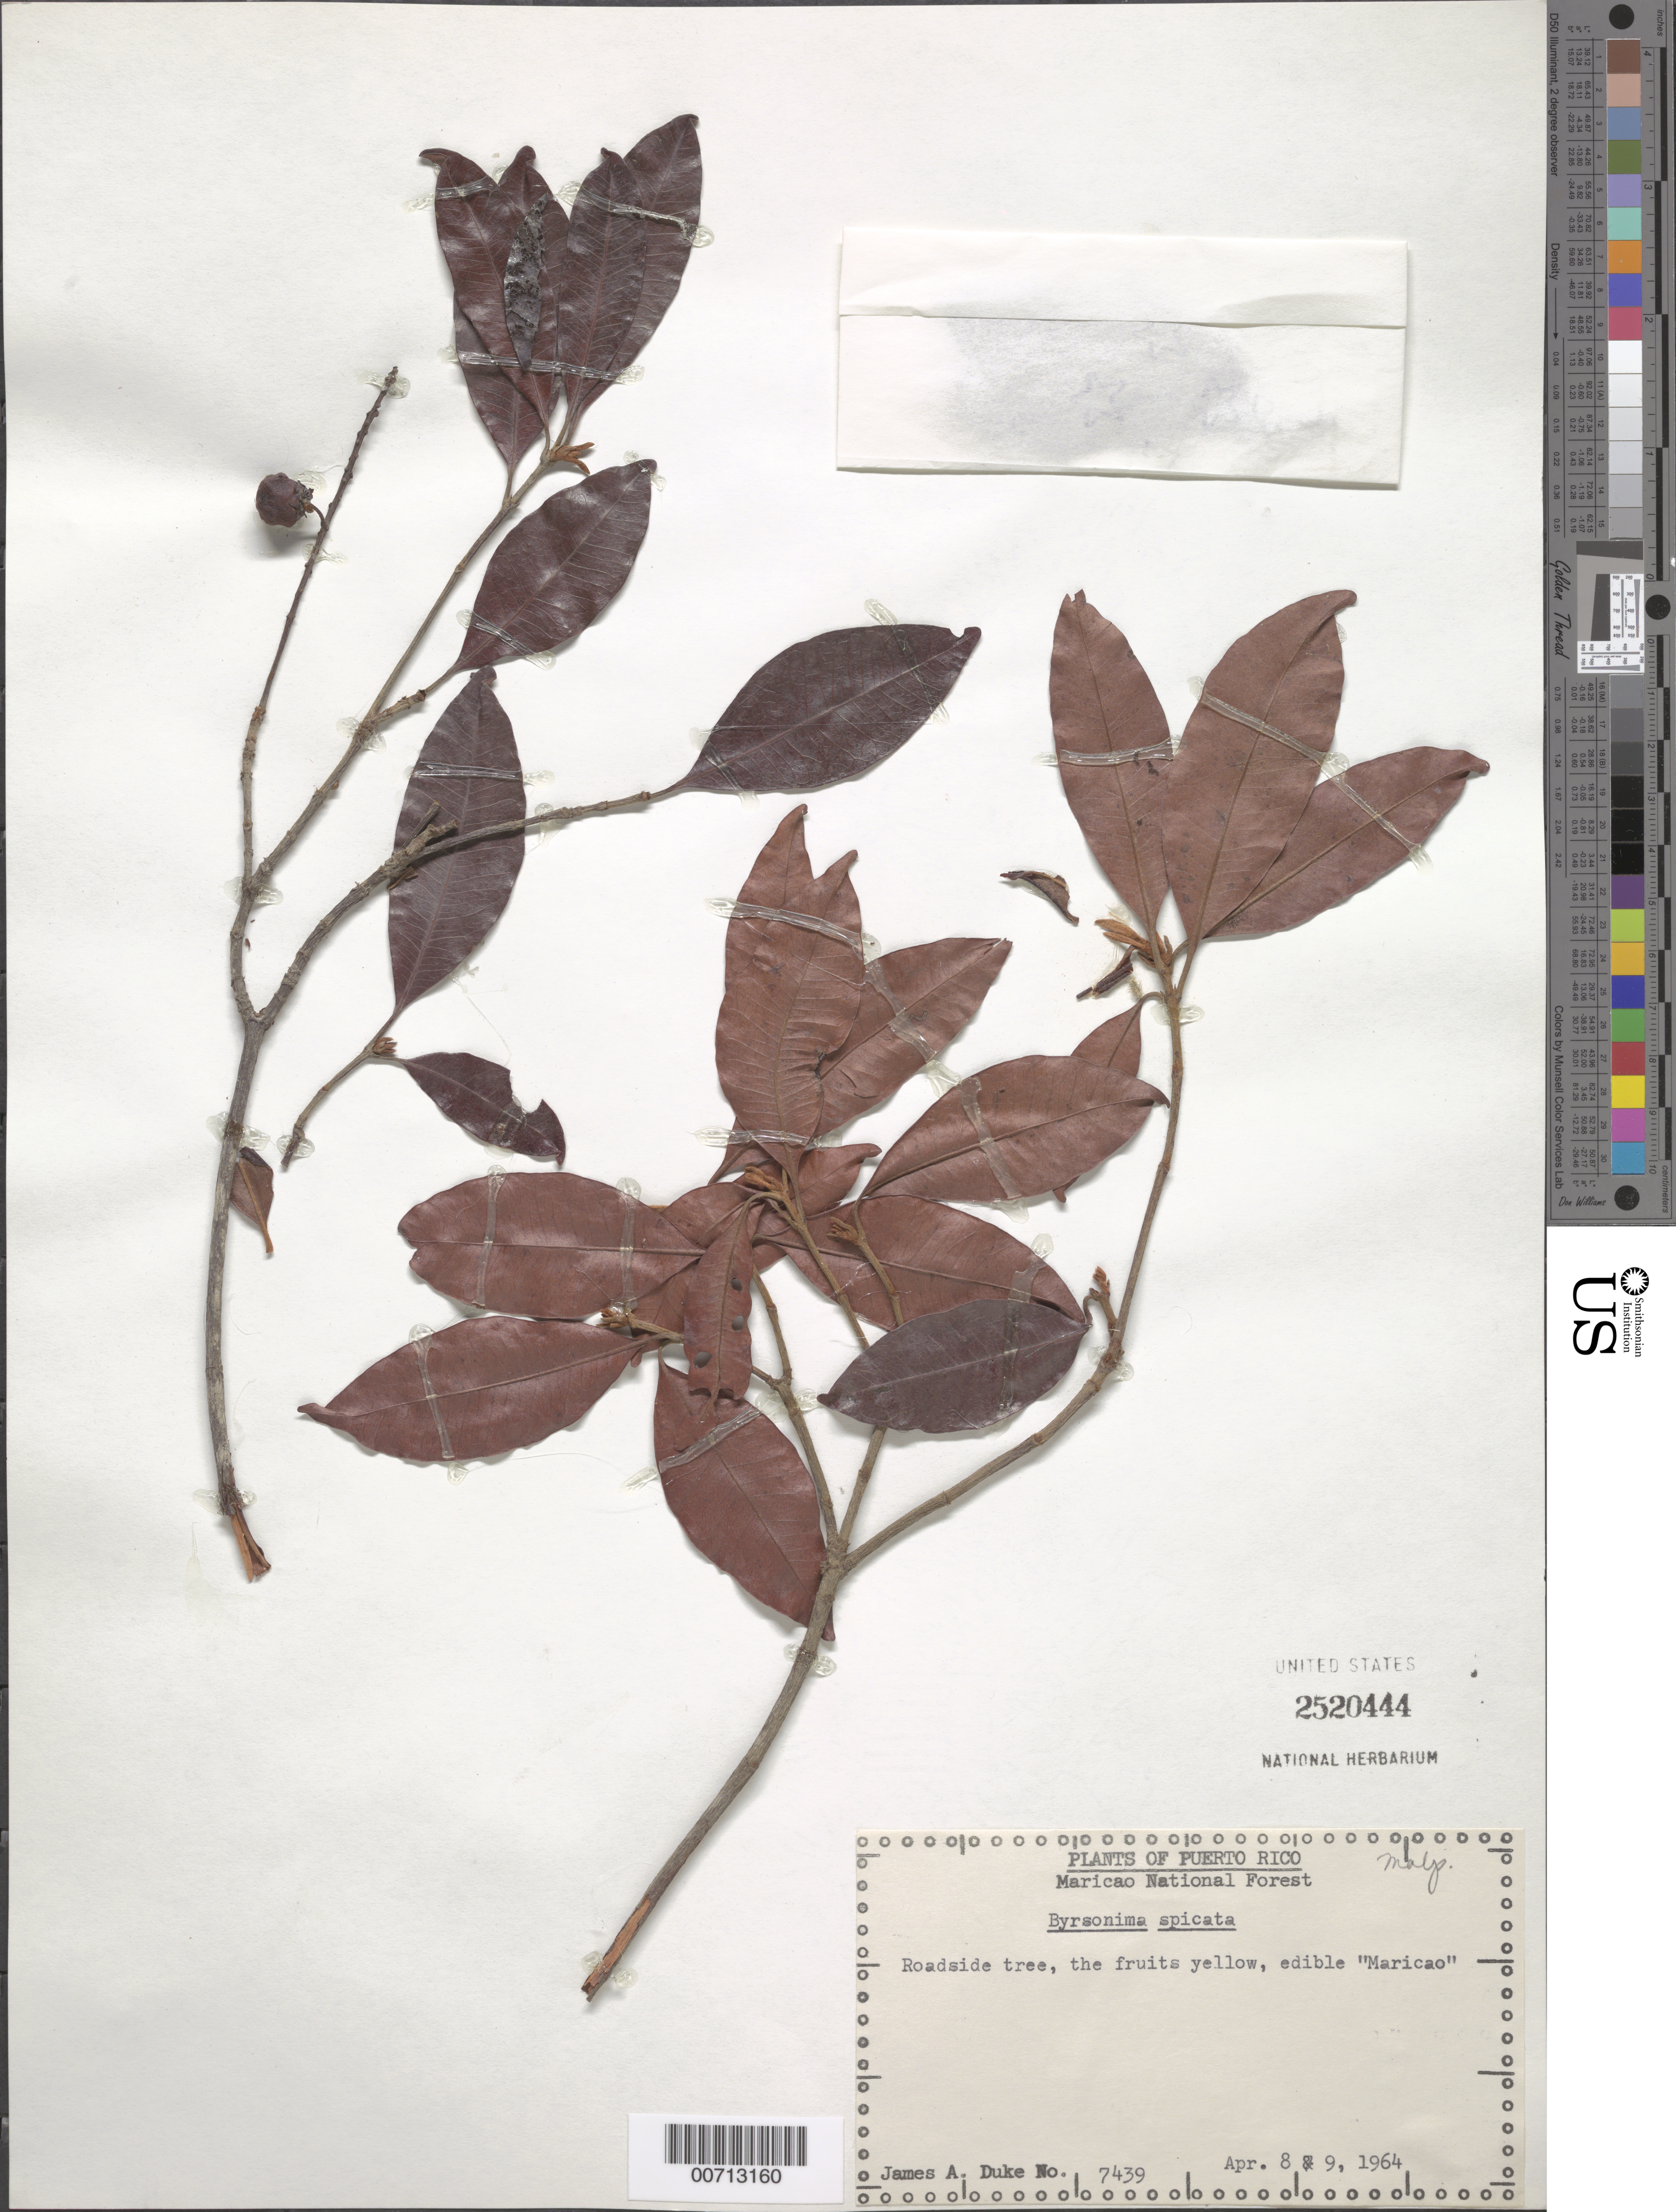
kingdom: Plantae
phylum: Tracheophyta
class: Magnoliopsida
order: Malpighiales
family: Malpighiaceae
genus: Byrsonima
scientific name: Byrsonima spicata (Cav.) DC.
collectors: J. A. Duke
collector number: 7439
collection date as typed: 08 Apr 1964 and 09 Apr 1964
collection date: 1964-04-08,1964-04-09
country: Puerto Rico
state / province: Maricao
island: Greater Antilles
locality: Maricao Natl. Forest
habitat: Roadside tree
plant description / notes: Common name: maricao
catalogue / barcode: US 2520444